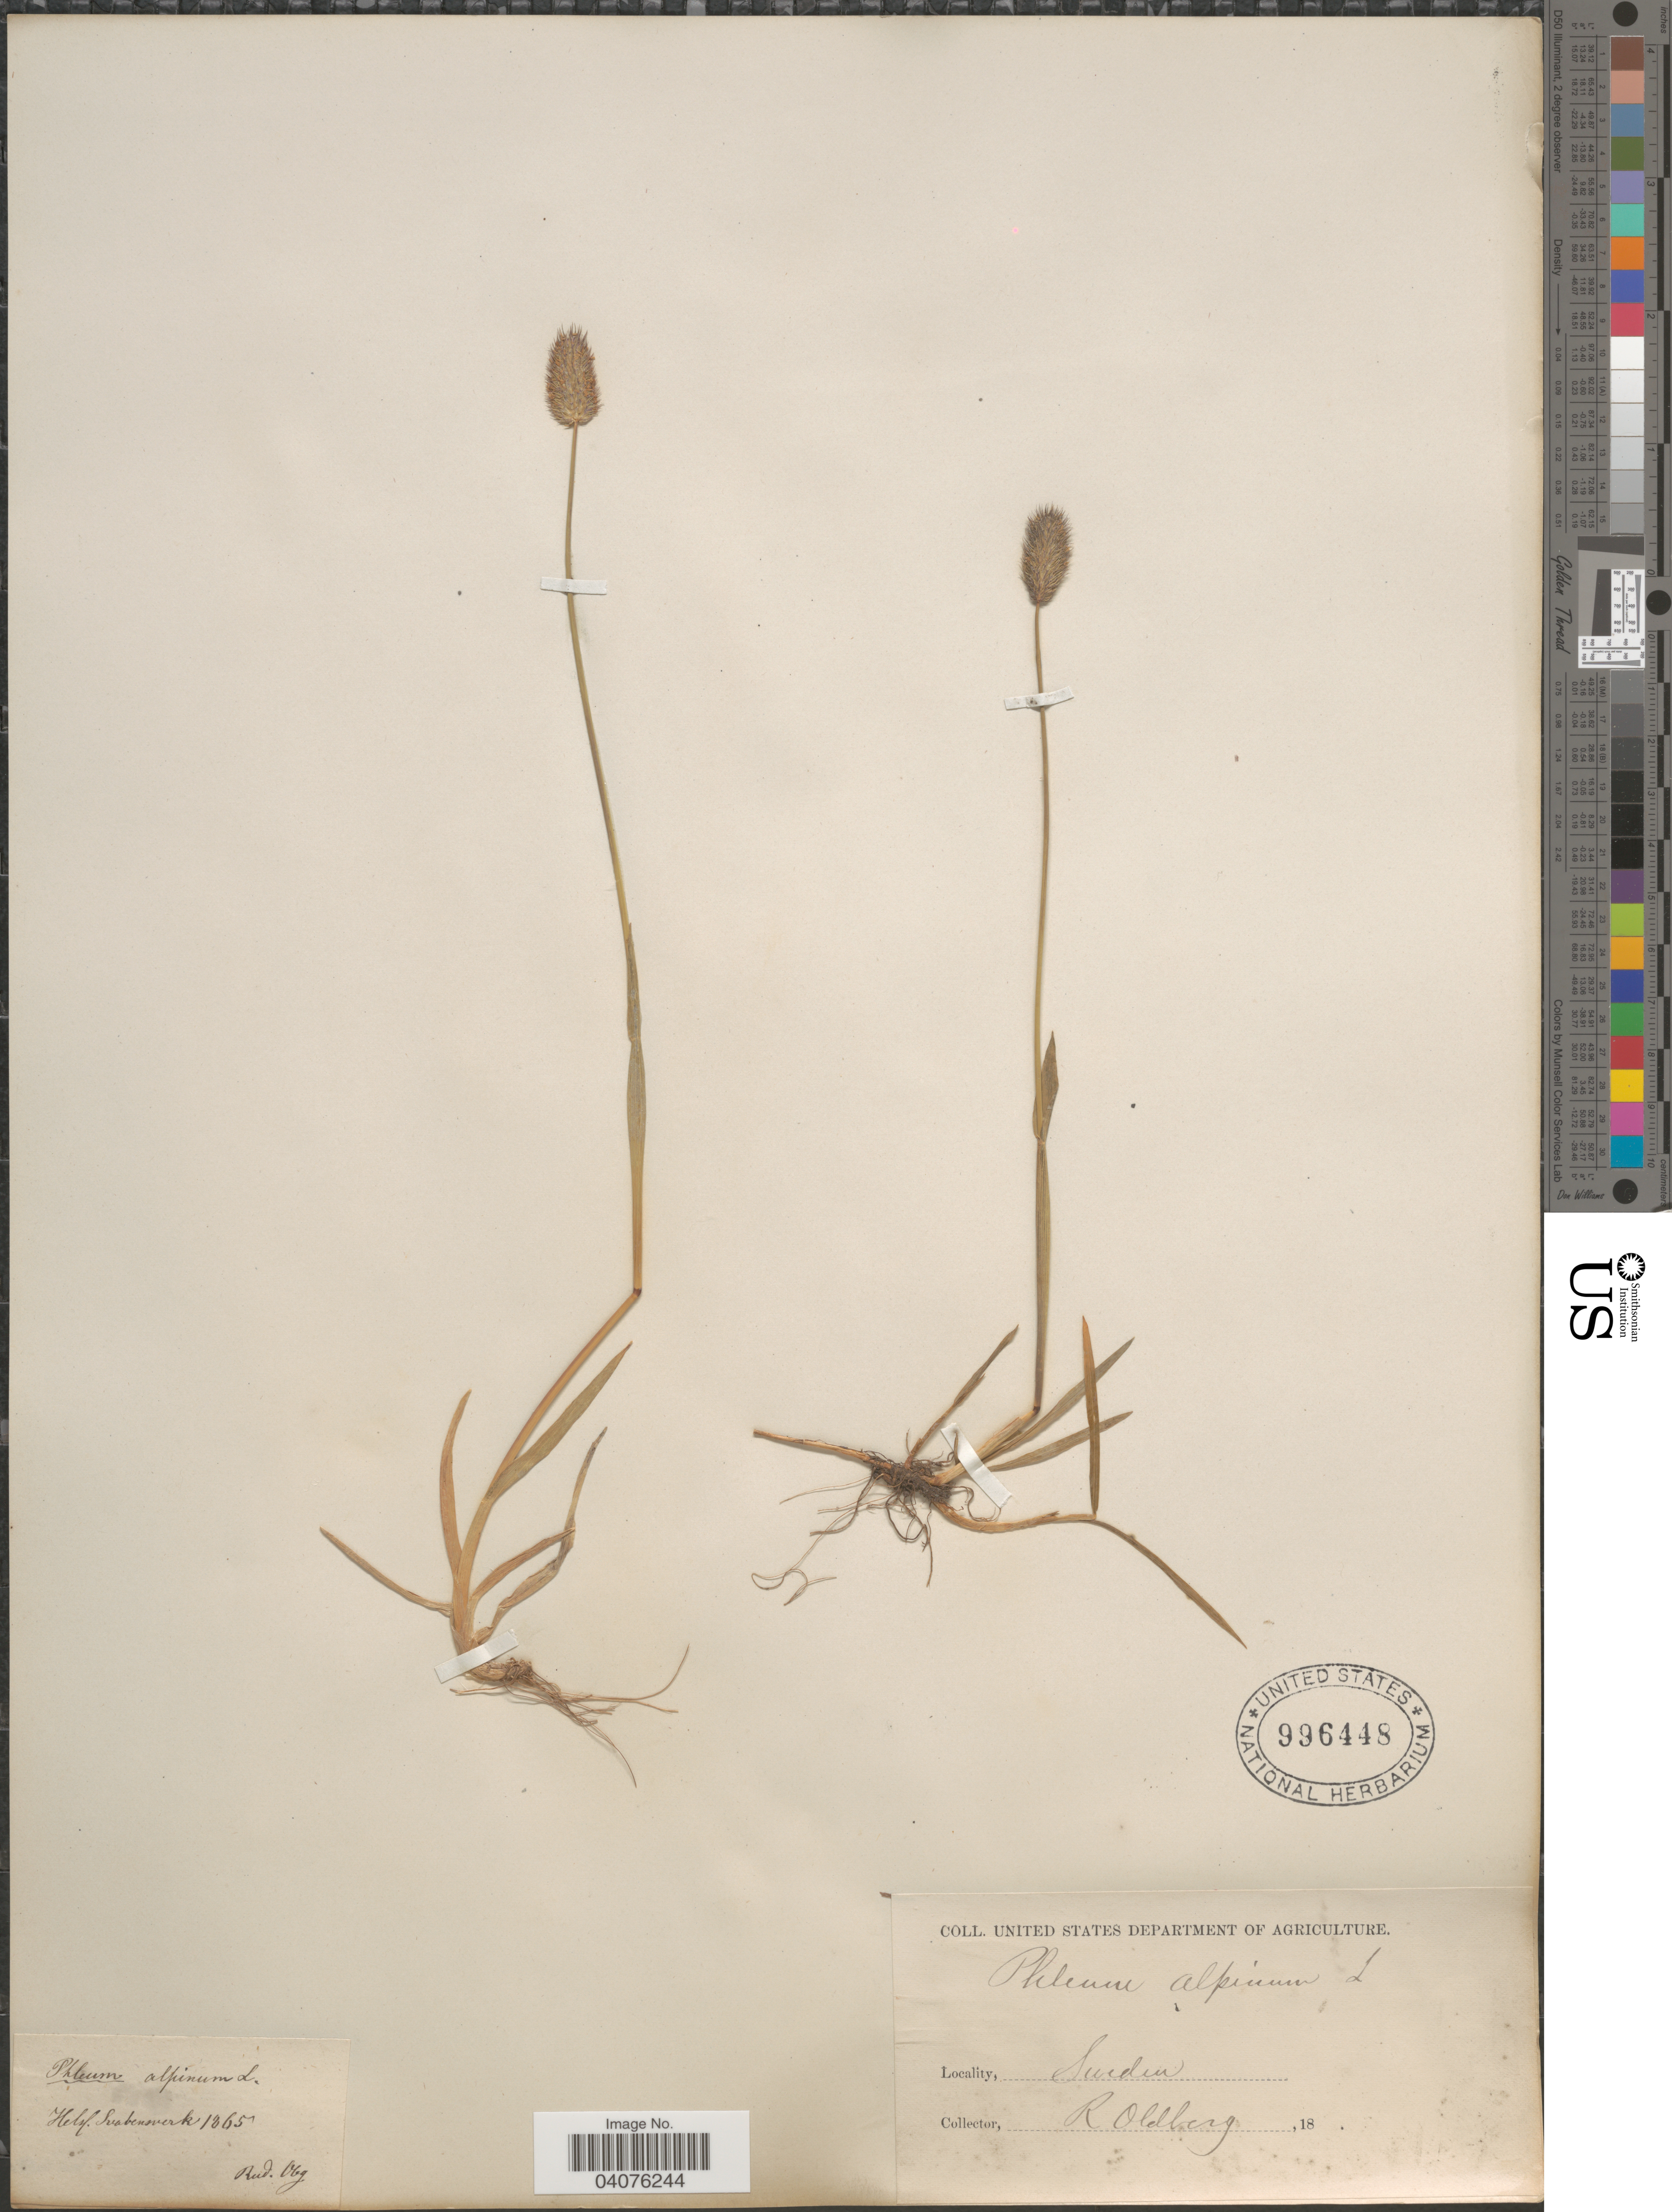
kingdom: Plantae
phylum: Tracheophyta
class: Liliopsida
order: Poales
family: Poaceae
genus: Phleum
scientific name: Phleum alpinum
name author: L.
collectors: R. Oldberg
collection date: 1865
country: Sweden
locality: Helsf. Svabensverk.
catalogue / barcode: US 996448